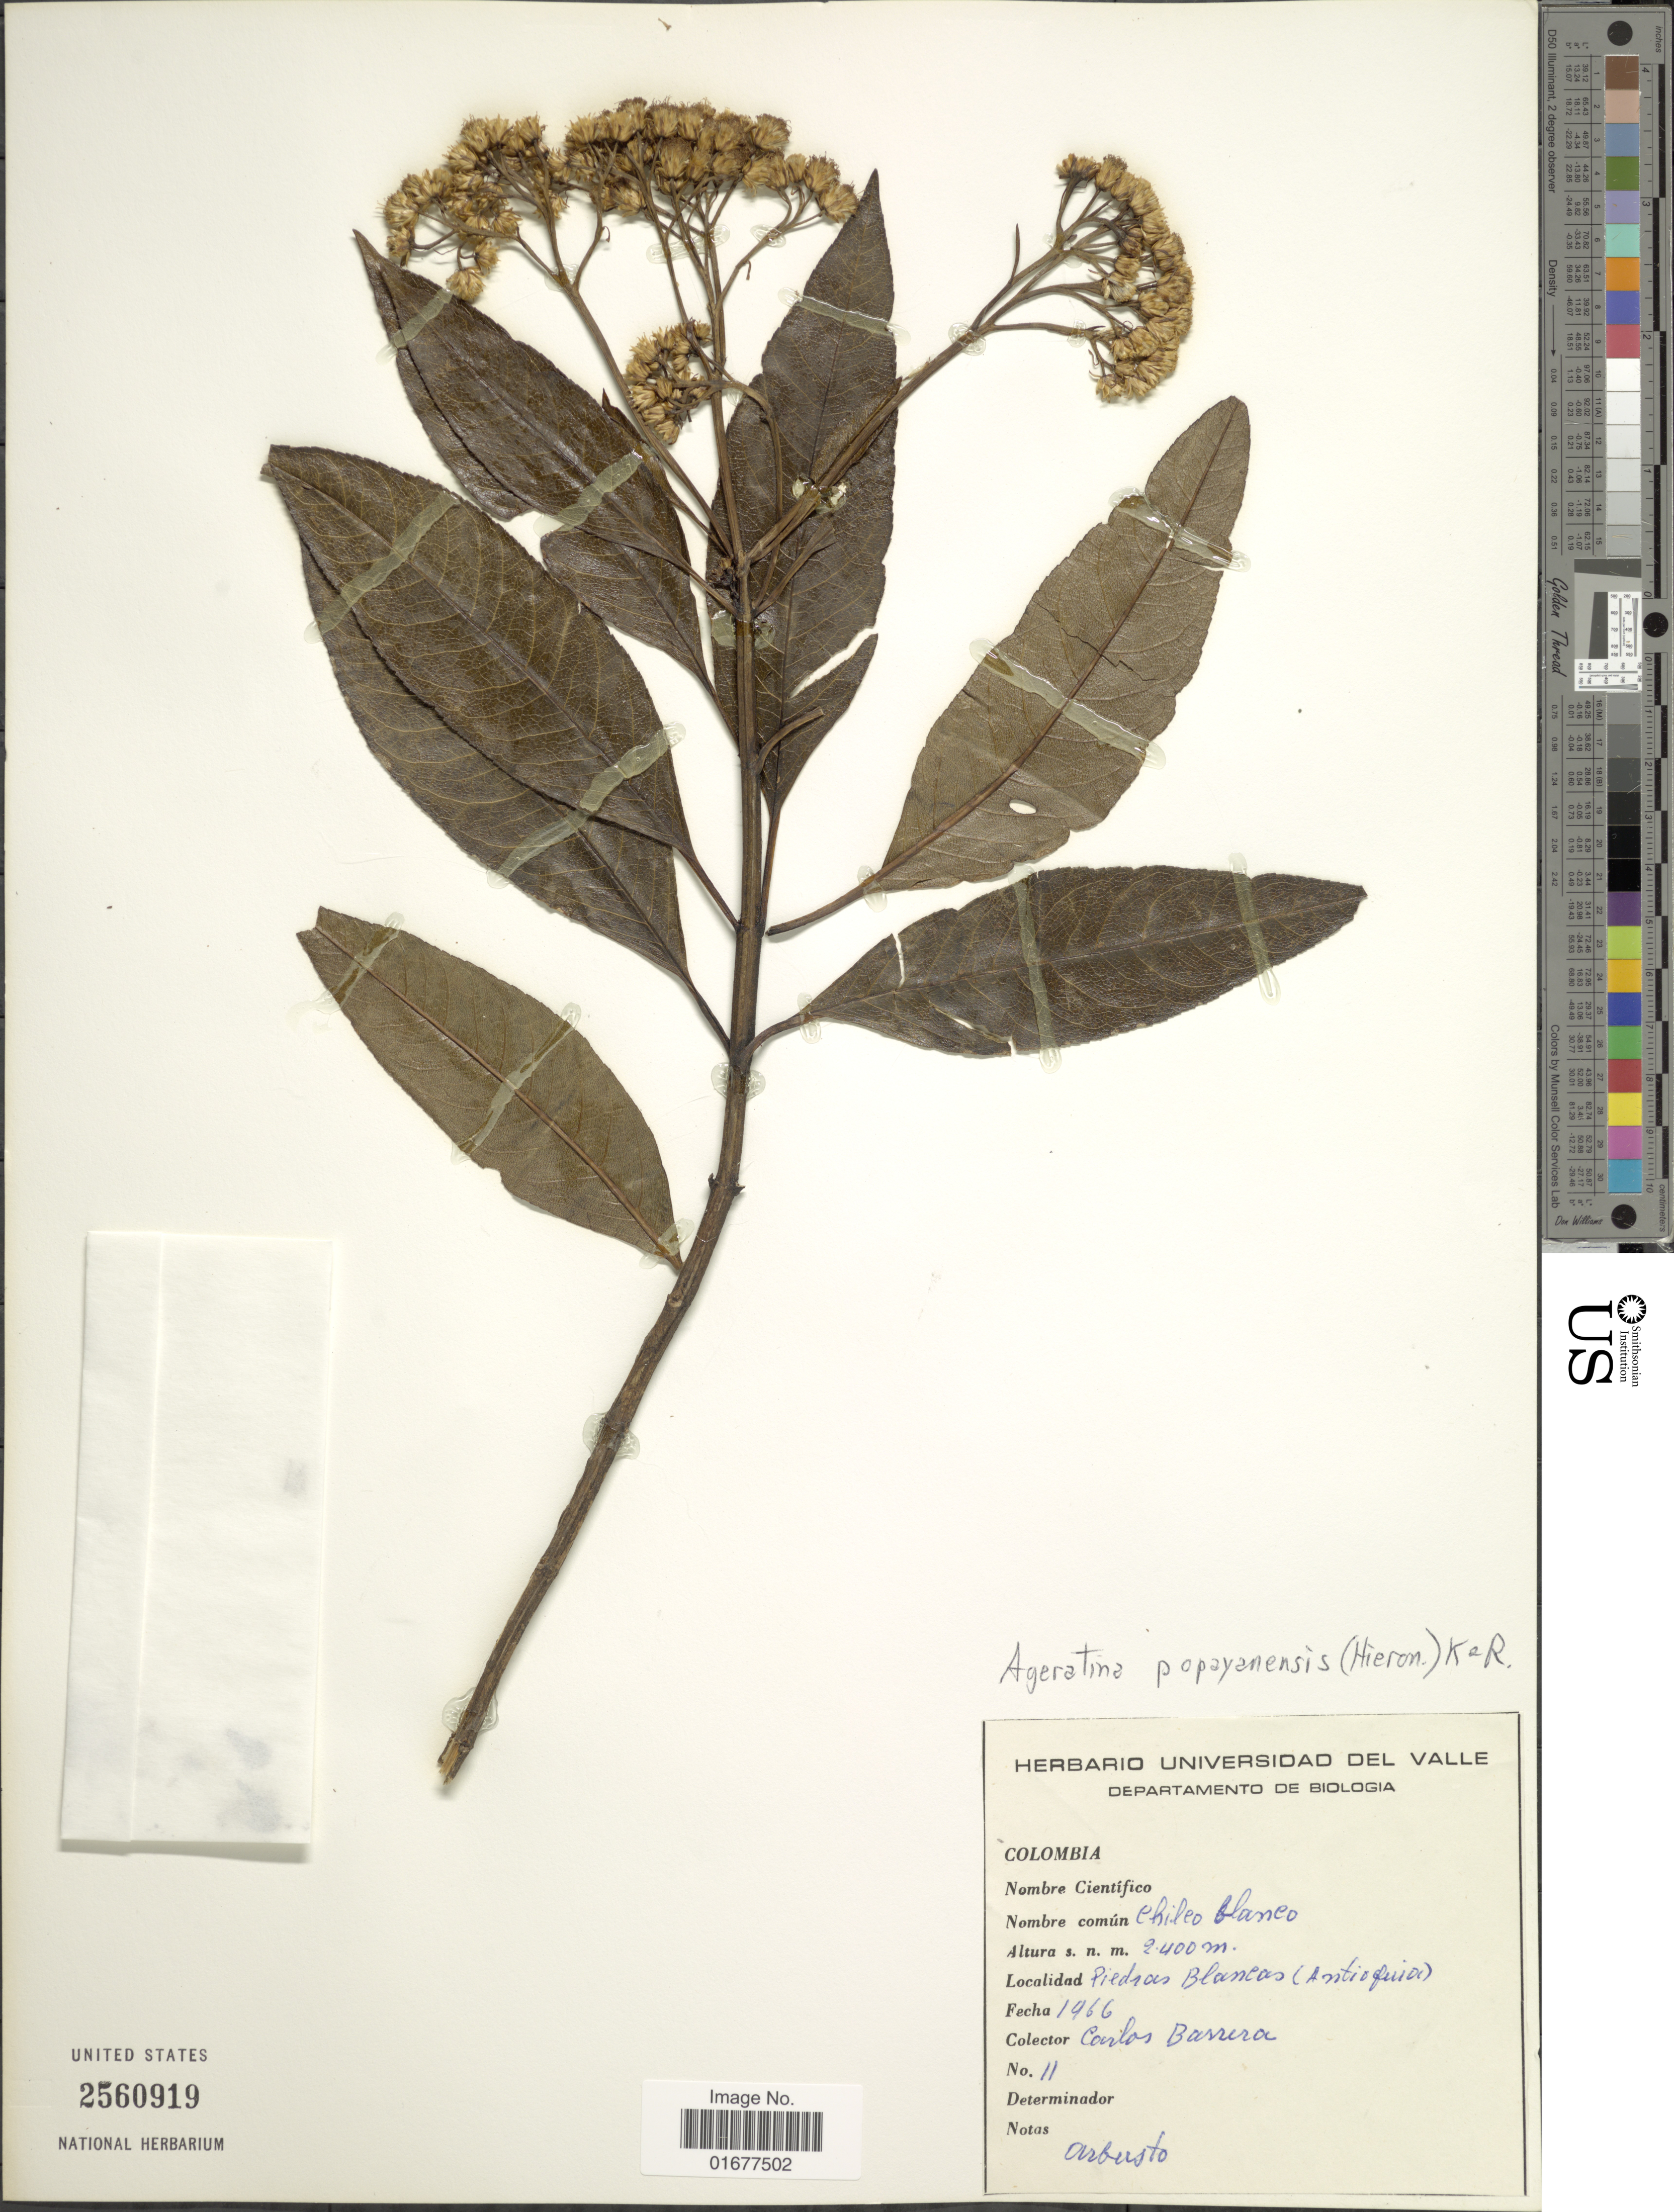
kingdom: Plantae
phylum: Tracheophyta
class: Magnoliopsida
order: Asterales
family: Asteraceae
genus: Ageratina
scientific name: Ageratina popayanensis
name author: (H. Rob.) R.M. King & H. Rob.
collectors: C. Barrera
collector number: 11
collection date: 1966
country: Colombia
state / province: Antioquia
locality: Piedras Blancas (Antioquia)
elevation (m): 2400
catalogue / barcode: US 2560919